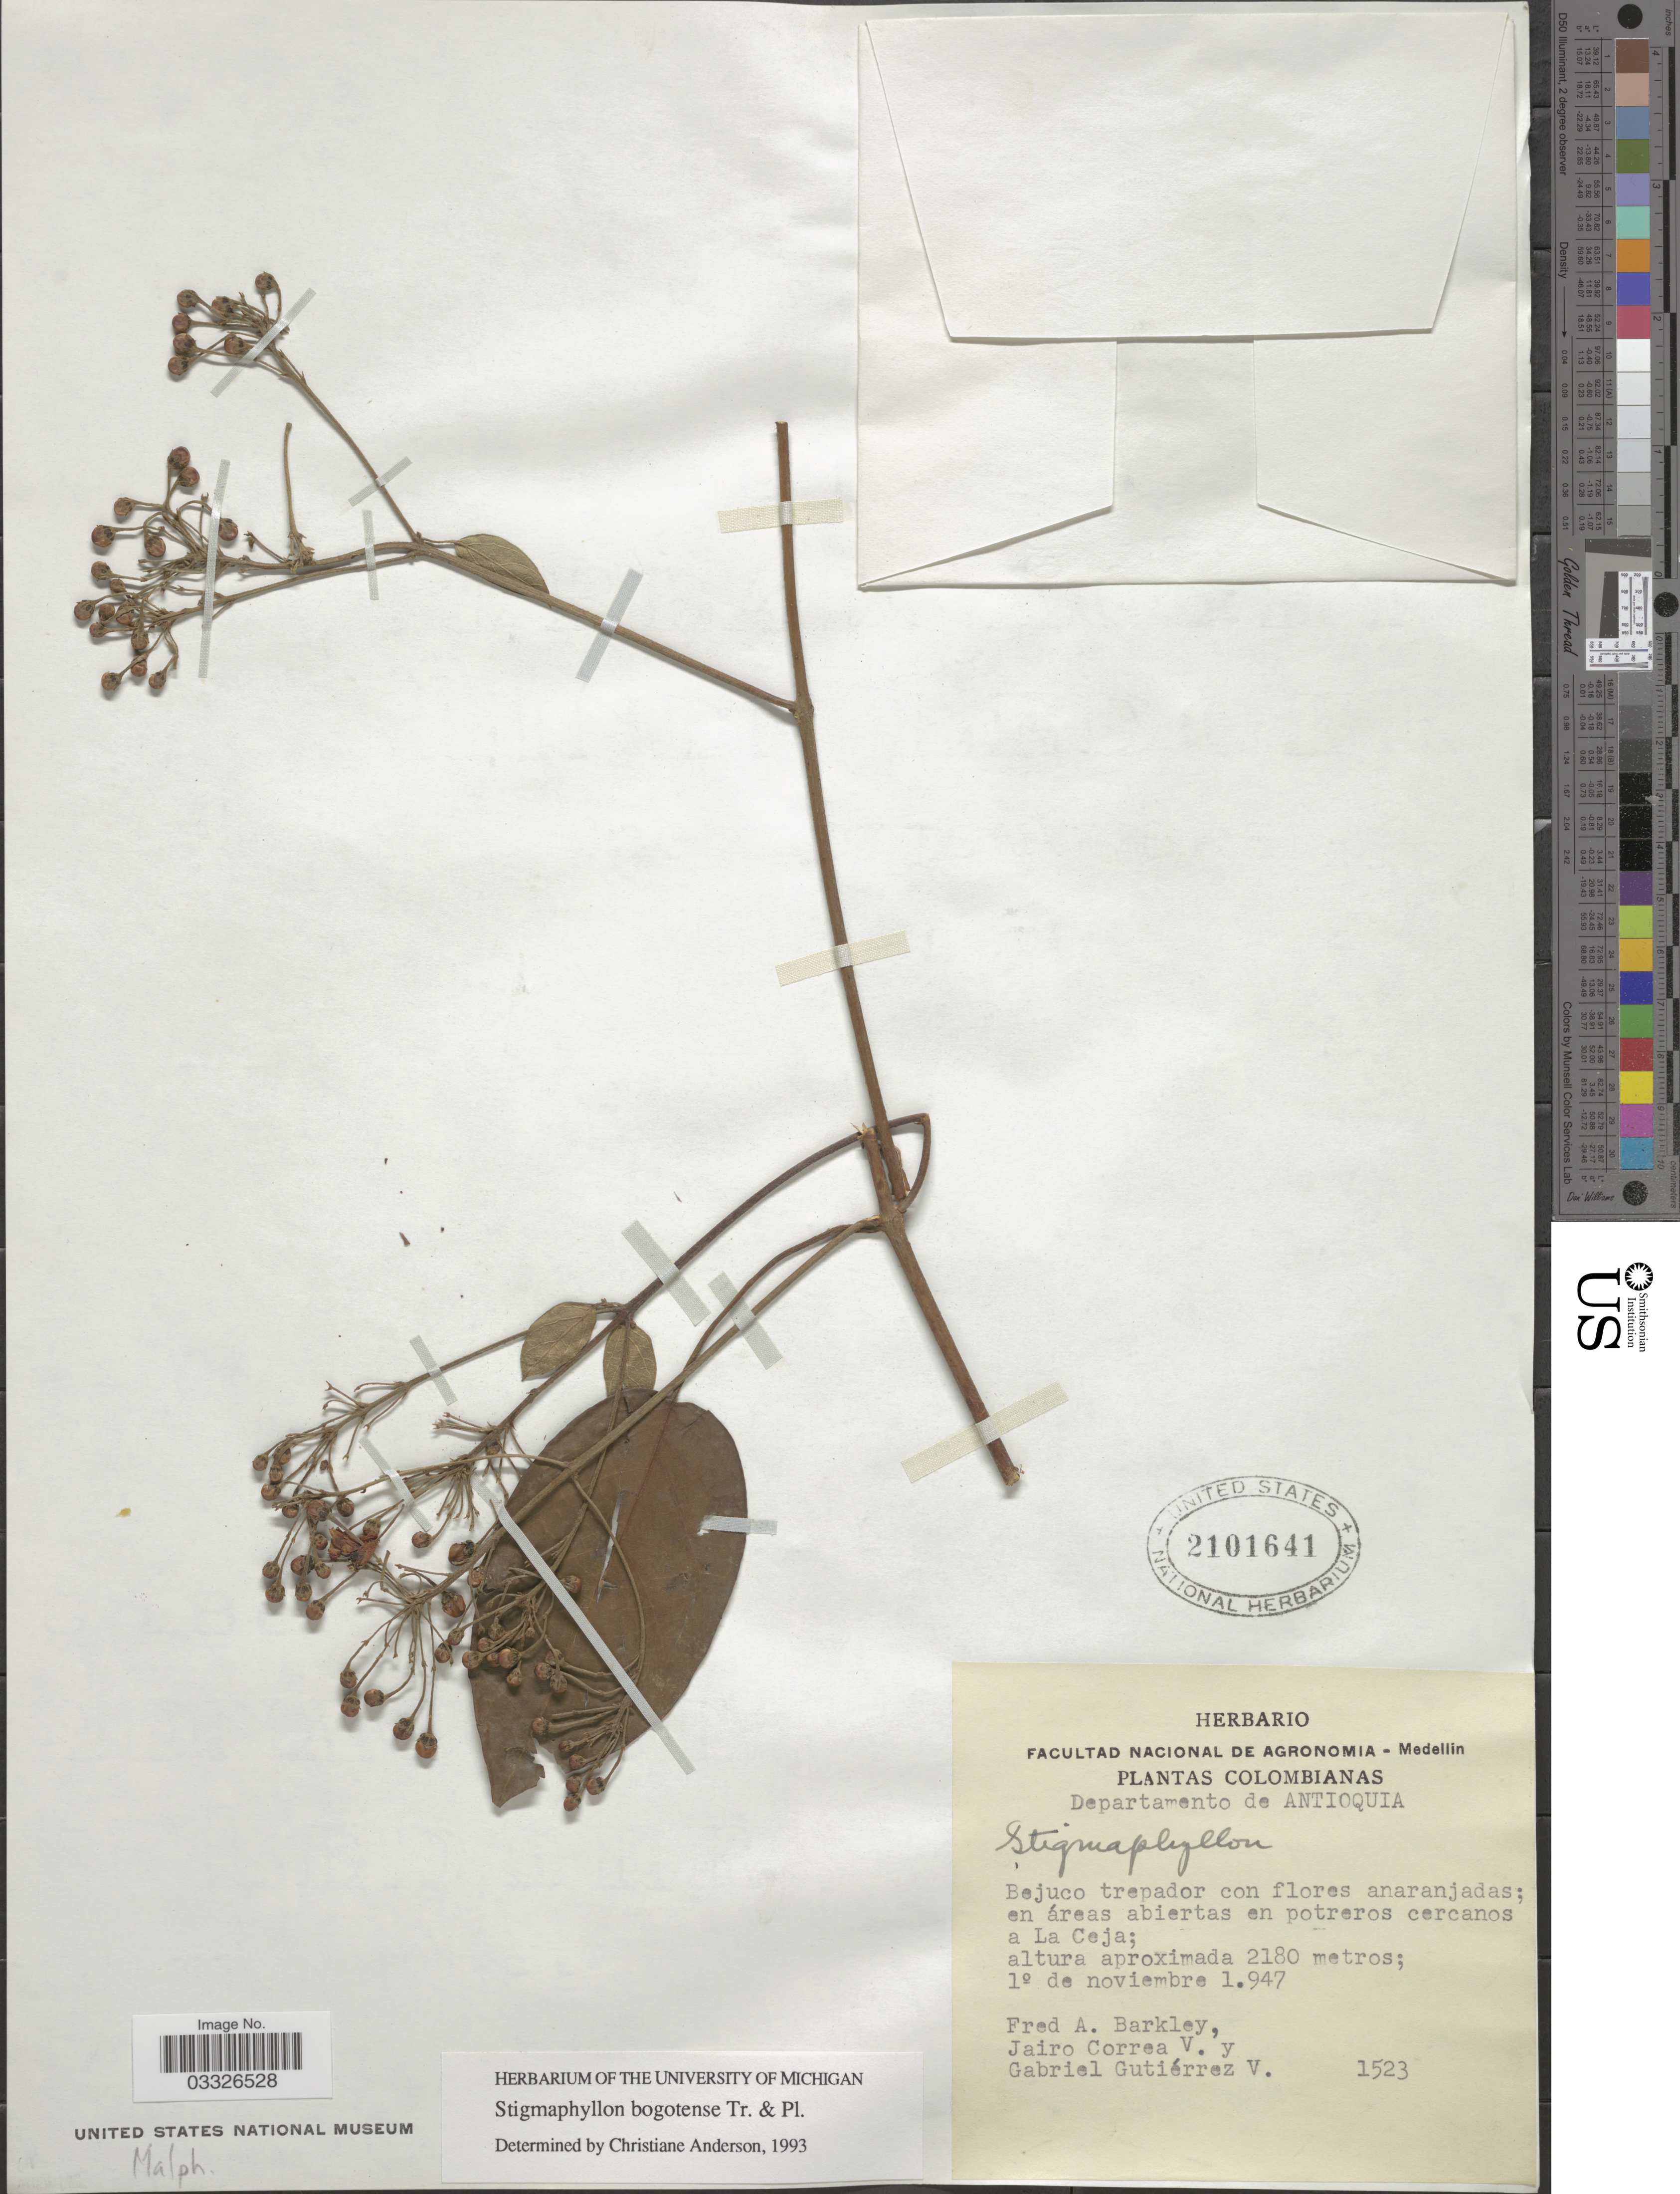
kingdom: Plantae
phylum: Tracheophyta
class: Magnoliopsida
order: Malpighiales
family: Malpighiaceae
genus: Stigmaphyllon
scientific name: Stigmaphyllon bogotense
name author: Triana & Planch.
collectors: F. A. Barkley, J. Correa V. & G. Gutiérrez V.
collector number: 1523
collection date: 1947-11-01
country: Colombia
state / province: Antioquia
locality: Departamento de Antioquia. En potreros cercanos a La Ceja.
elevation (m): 2180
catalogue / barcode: US 2101641